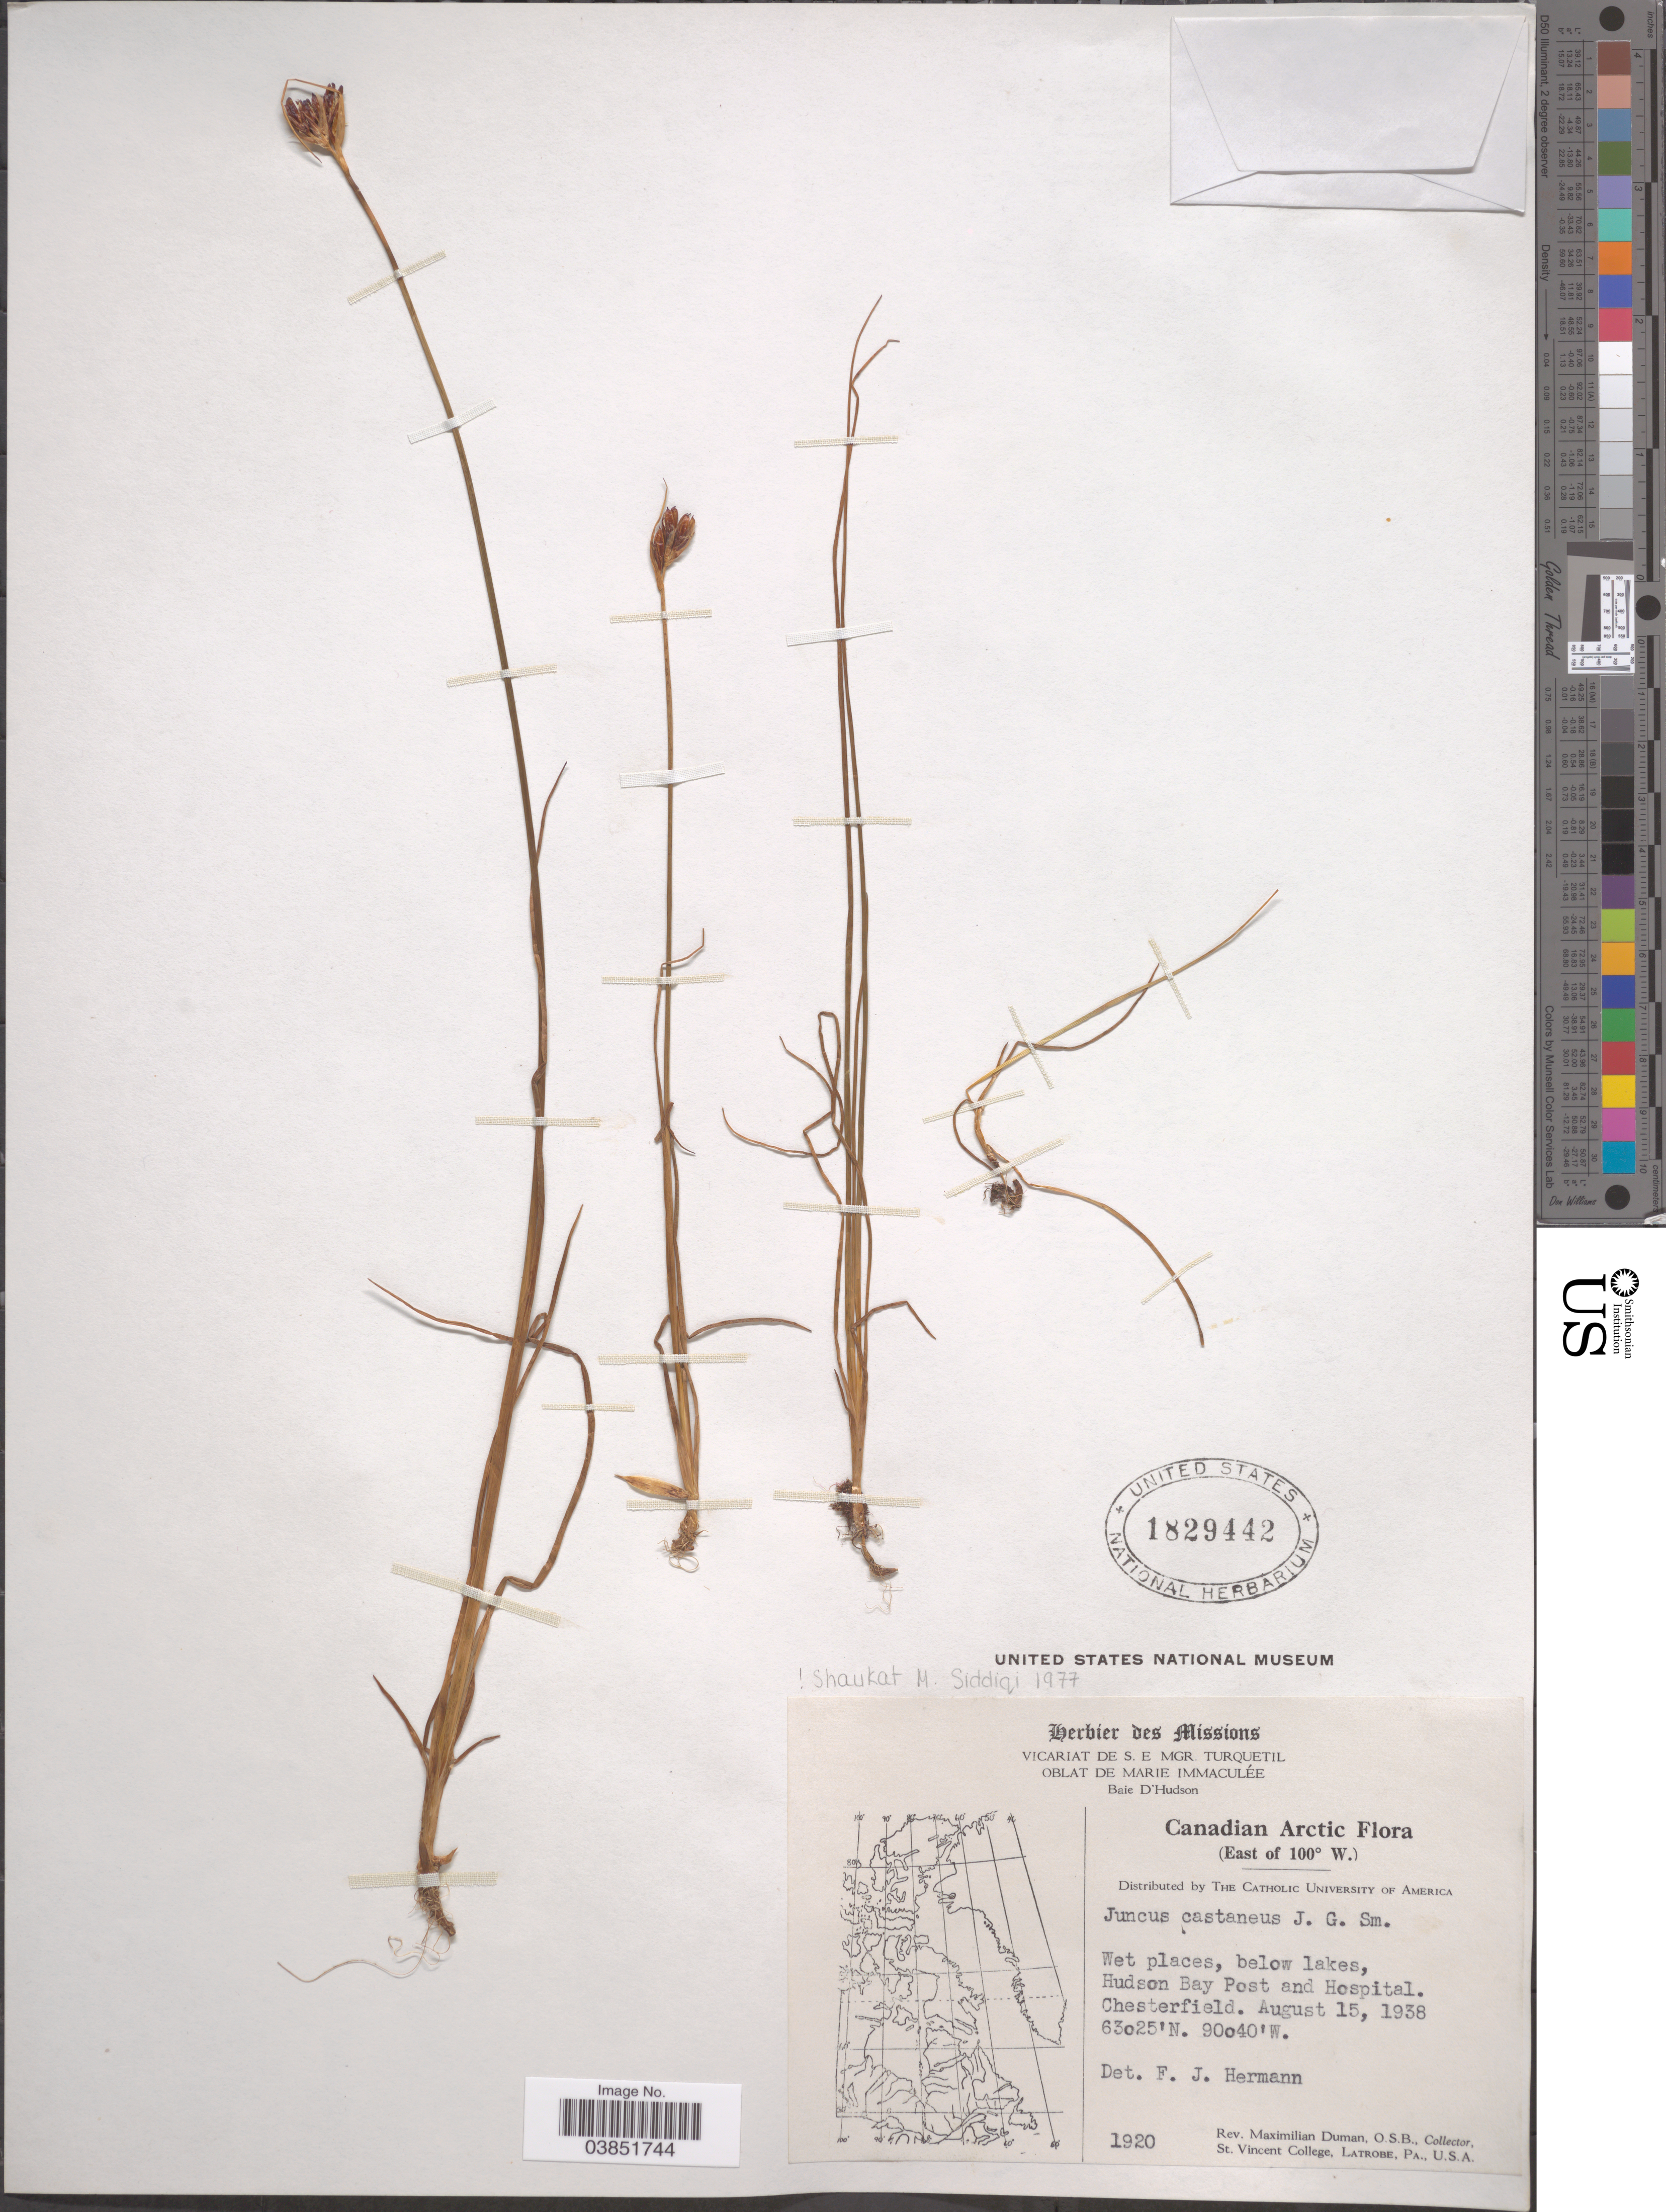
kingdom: Plantae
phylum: Tracheophyta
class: Liliopsida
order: Poales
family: Juncaceae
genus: Juncus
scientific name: Juncus castaneus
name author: Sm.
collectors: M. Duman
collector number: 1920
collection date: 1938-08-15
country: Canada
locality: Canadian Arctic. East of 100° W. Hudson Bay Post and Hospital. Chesterfield.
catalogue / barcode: US 1829442